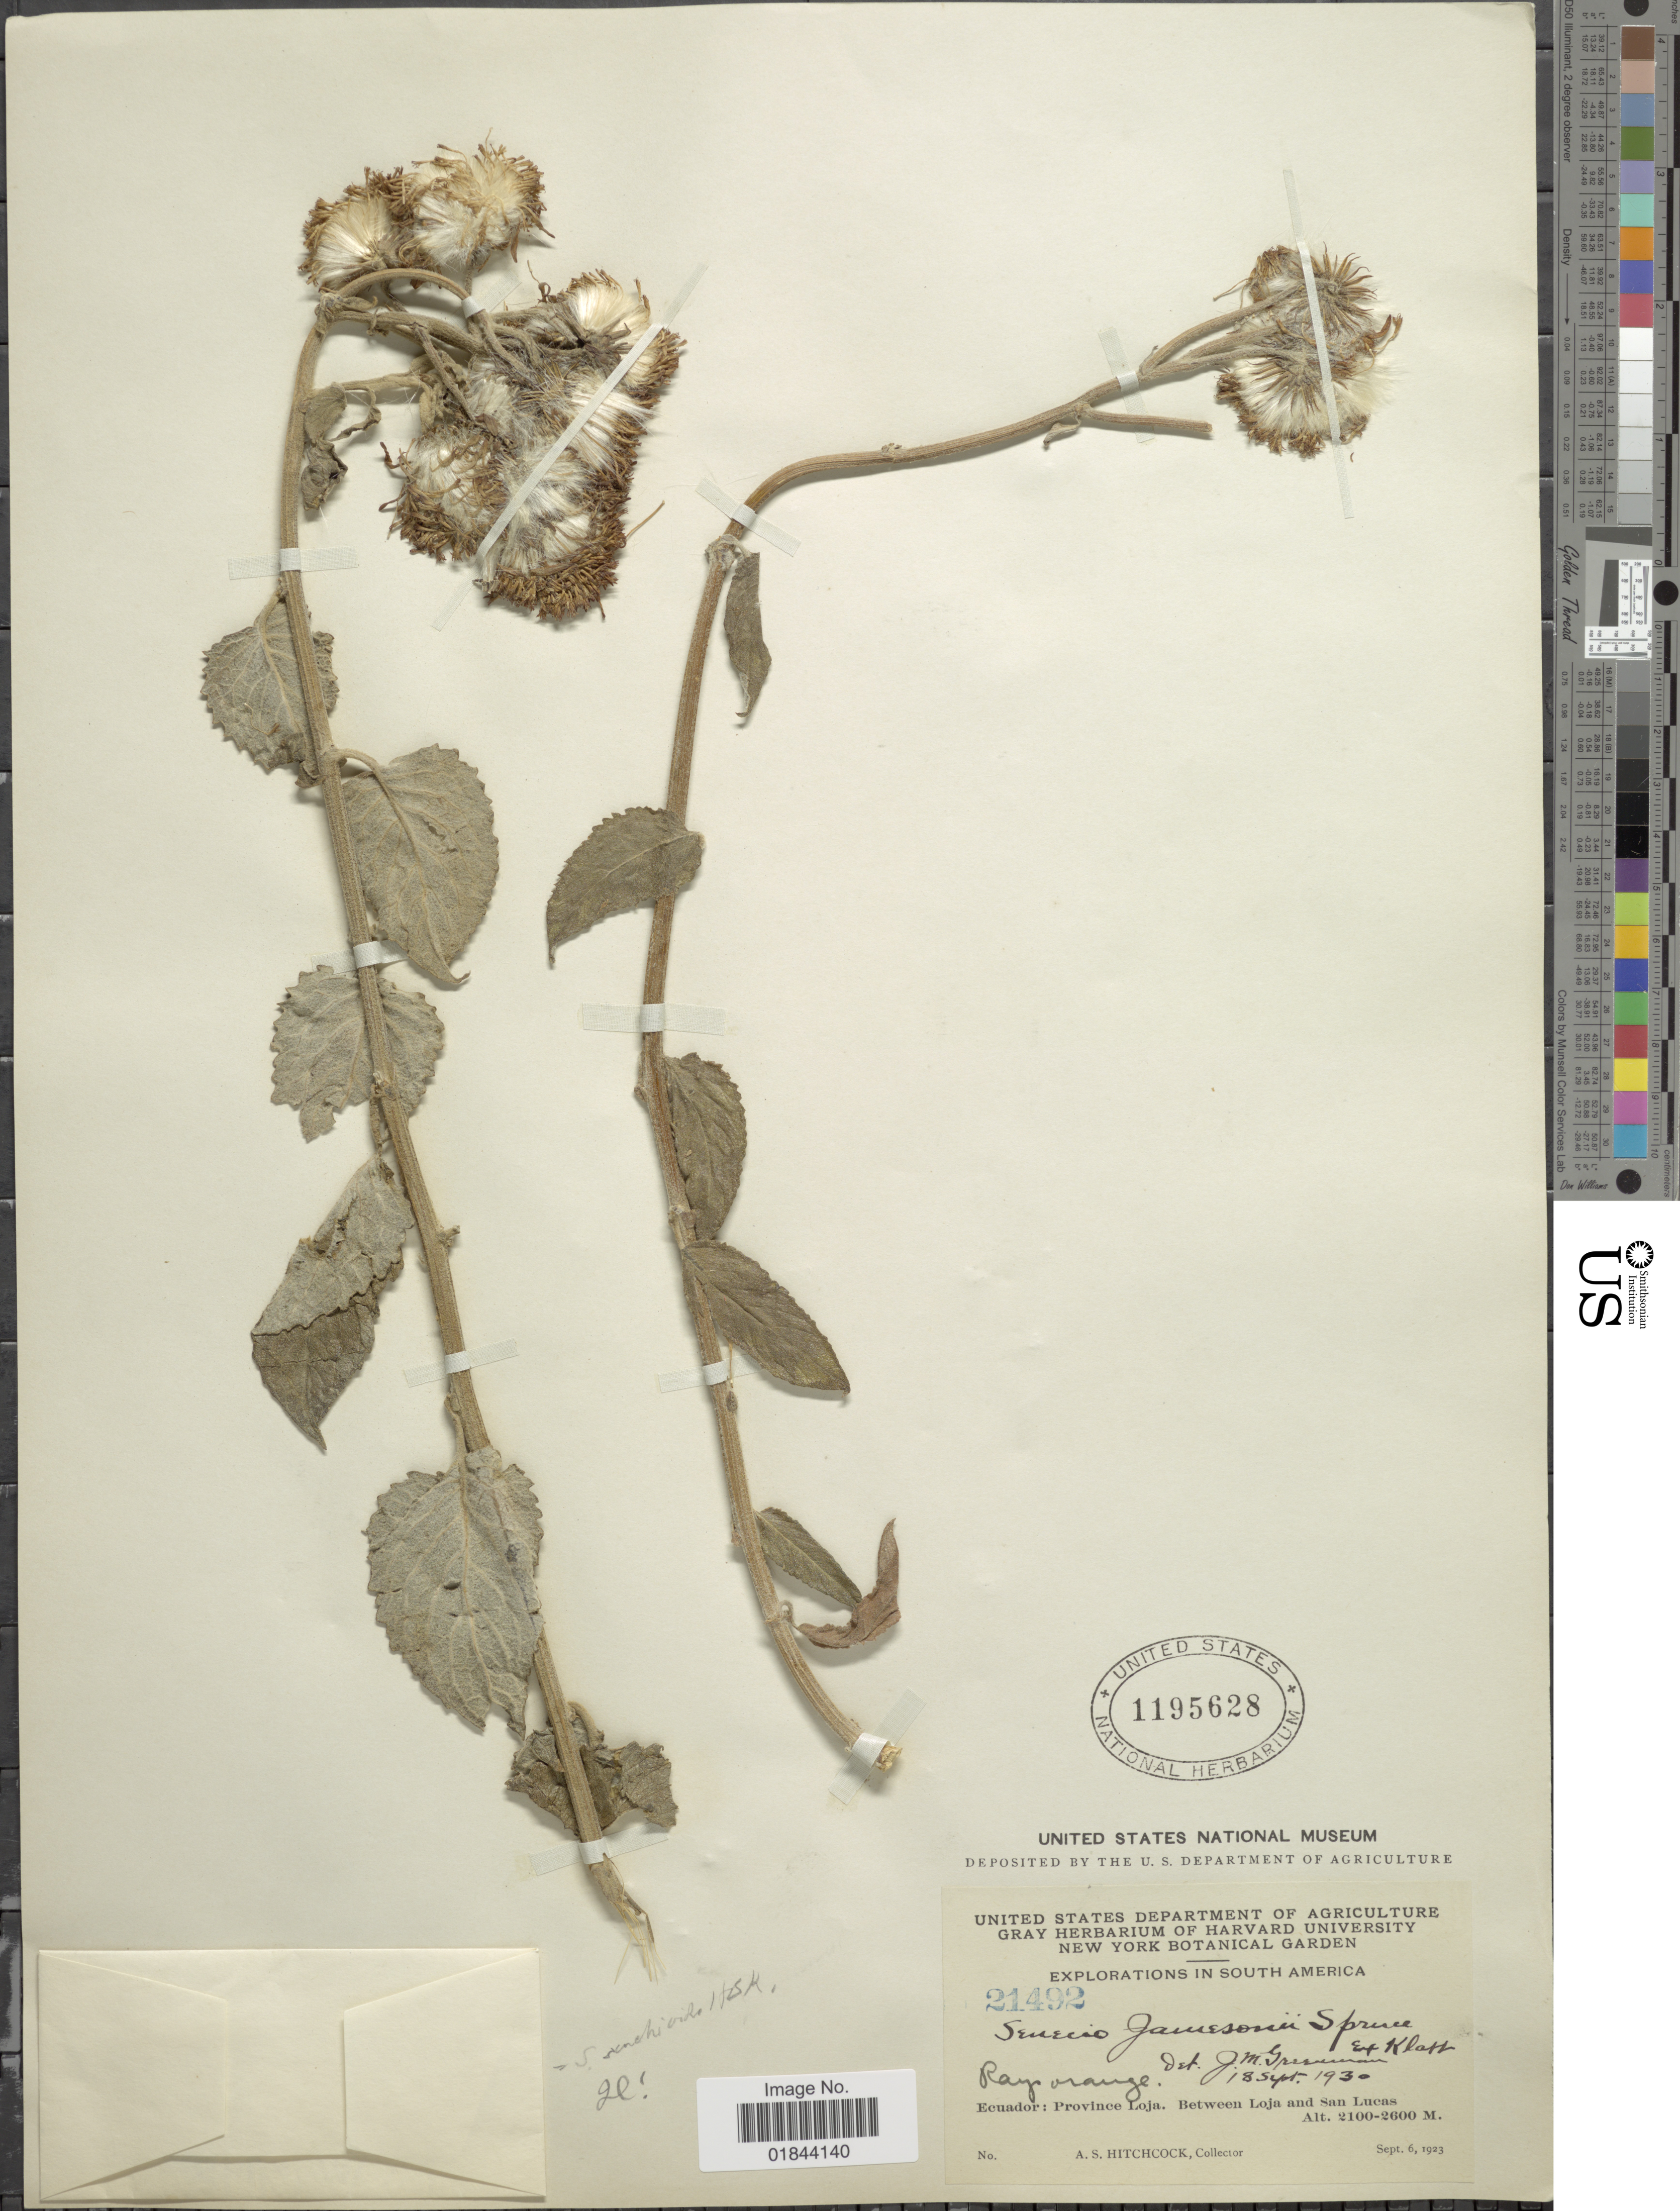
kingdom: Plantae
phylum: Tracheophyta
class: Magnoliopsida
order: Asterales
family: Asteraceae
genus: Pseudogynoxys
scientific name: Pseudogynoxys sonchoides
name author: (Kunth) Cuatrec.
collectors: A. S. Hitchcock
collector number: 21492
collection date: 1923-09-06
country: Ecuador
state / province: Loja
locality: Between Loja and San Lucas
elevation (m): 2100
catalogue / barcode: US 1195628